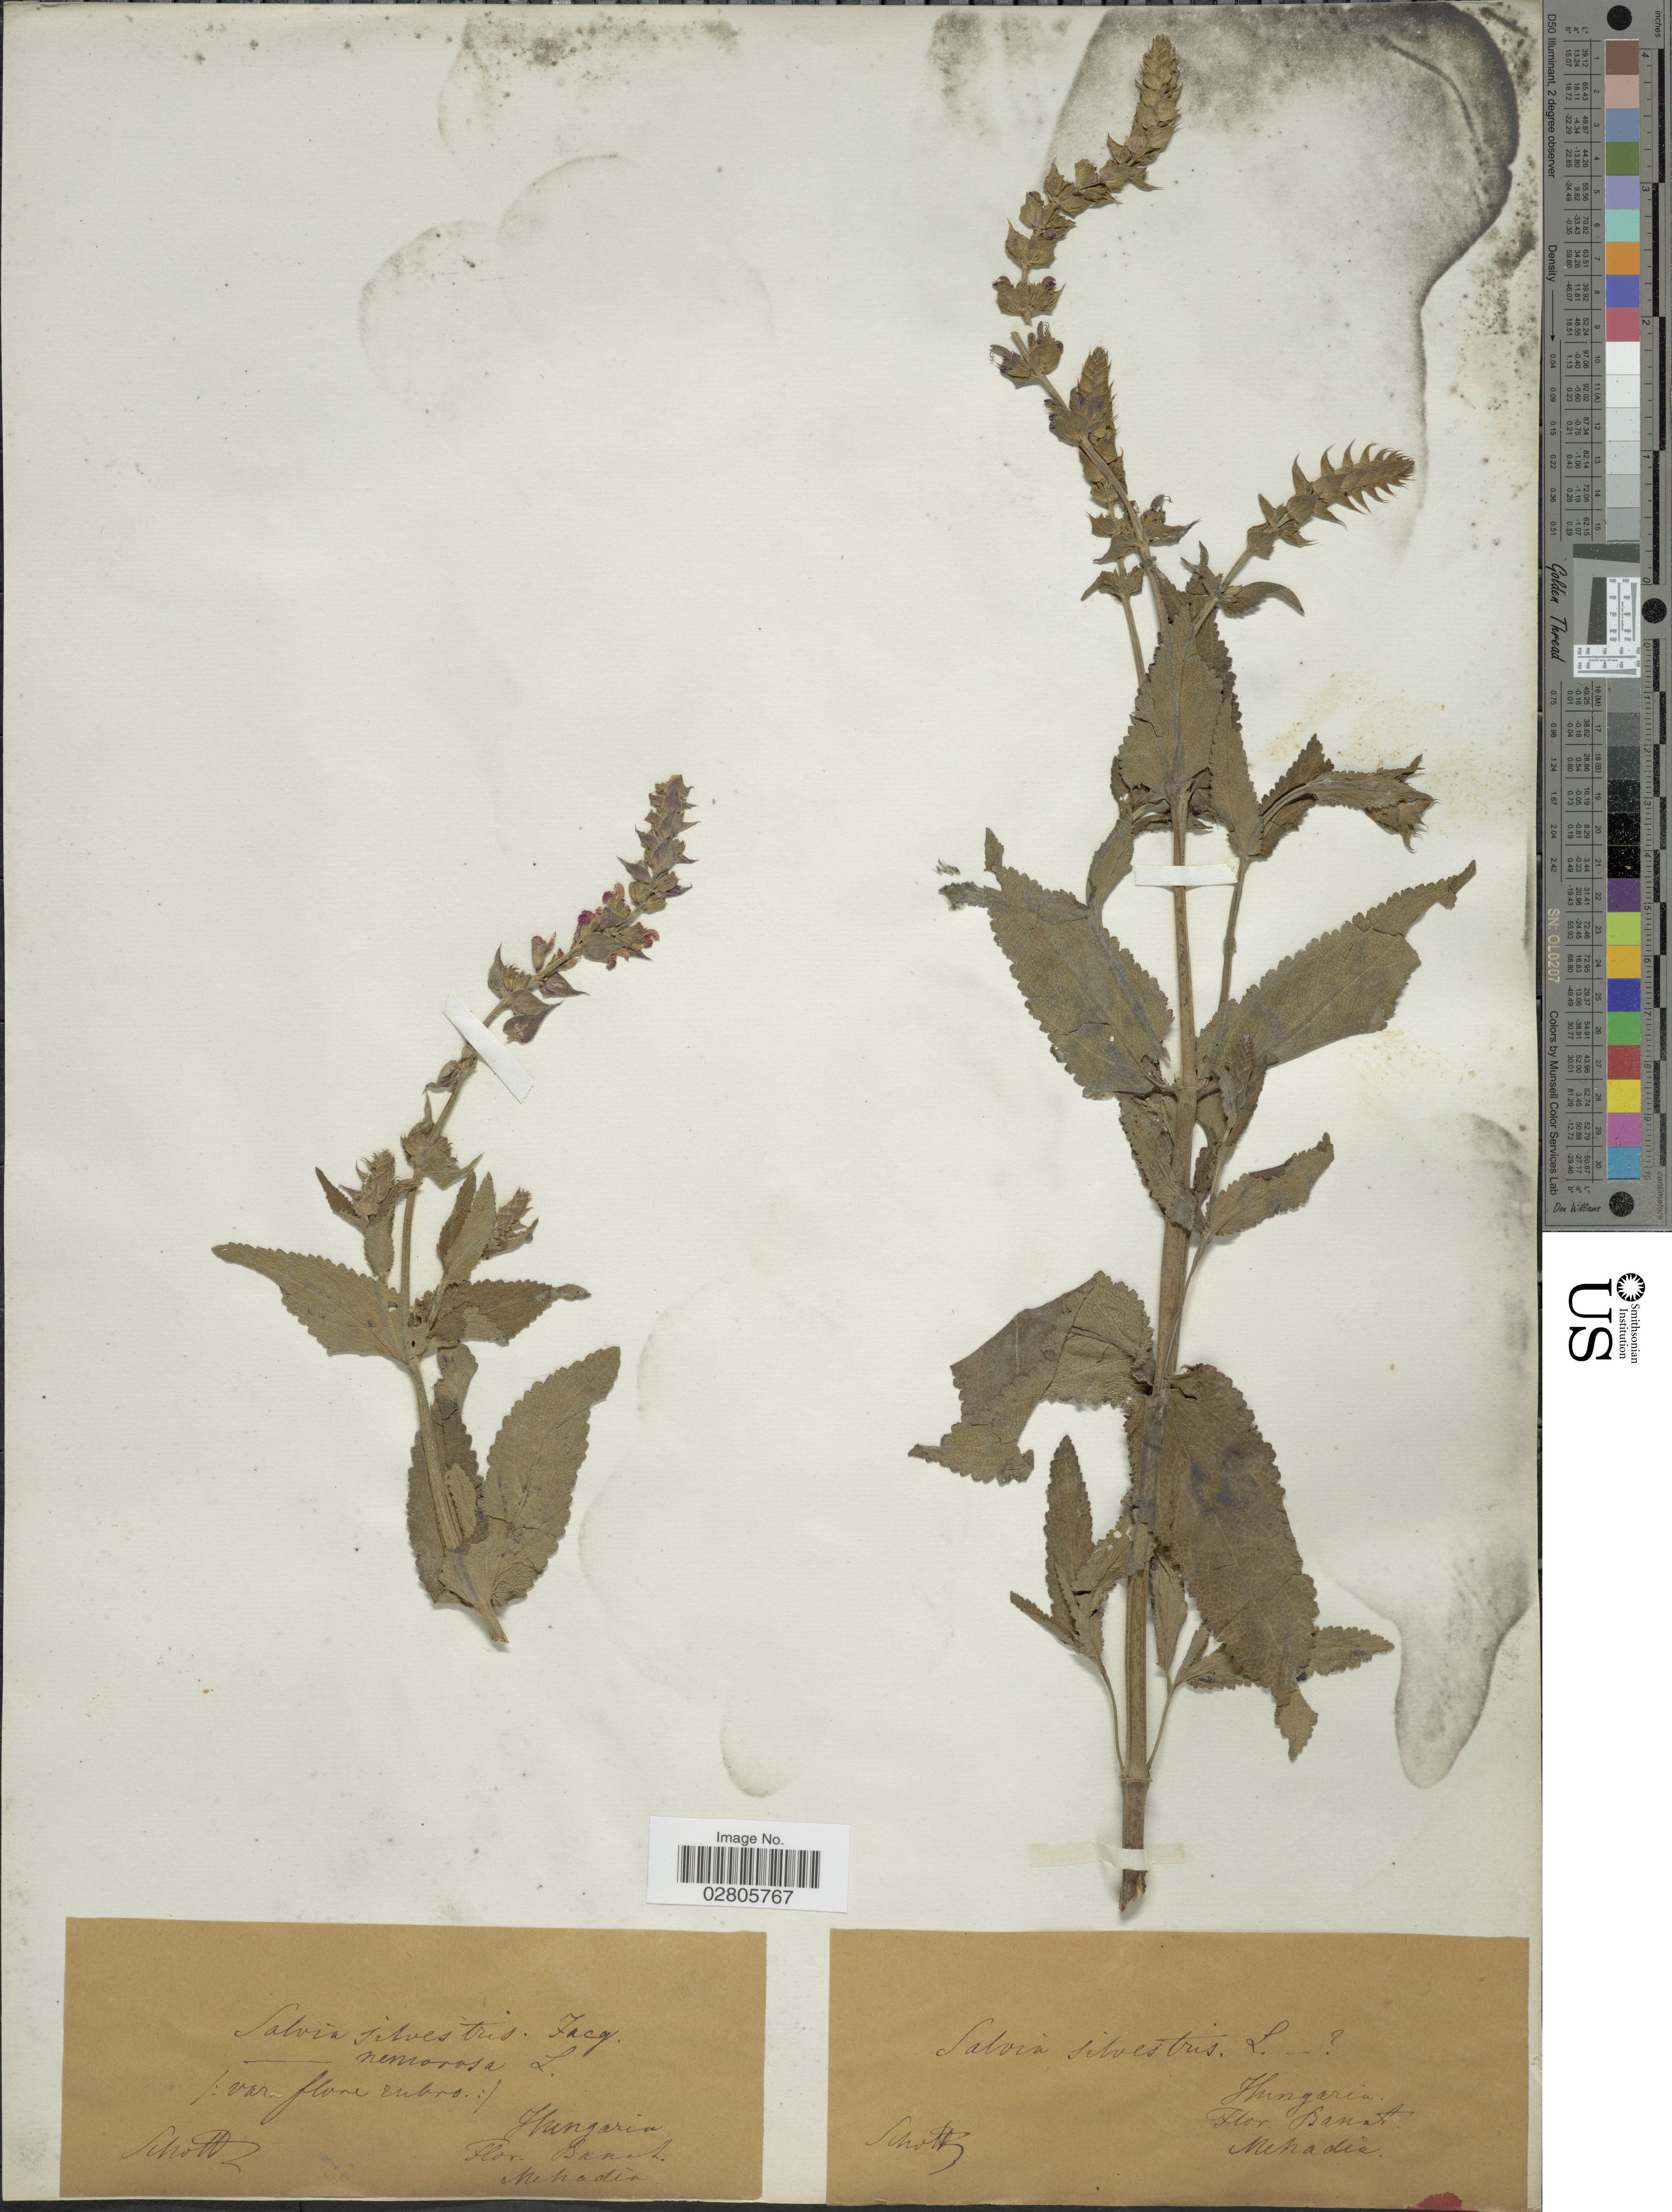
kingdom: Plantae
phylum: Tracheophyta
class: Magnoliopsida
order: Lamiales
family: Lamiaceae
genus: Salvia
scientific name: Salvia sylvestris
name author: L.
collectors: -. Schottz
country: Hungary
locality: Flor. Banat, Mehadia.